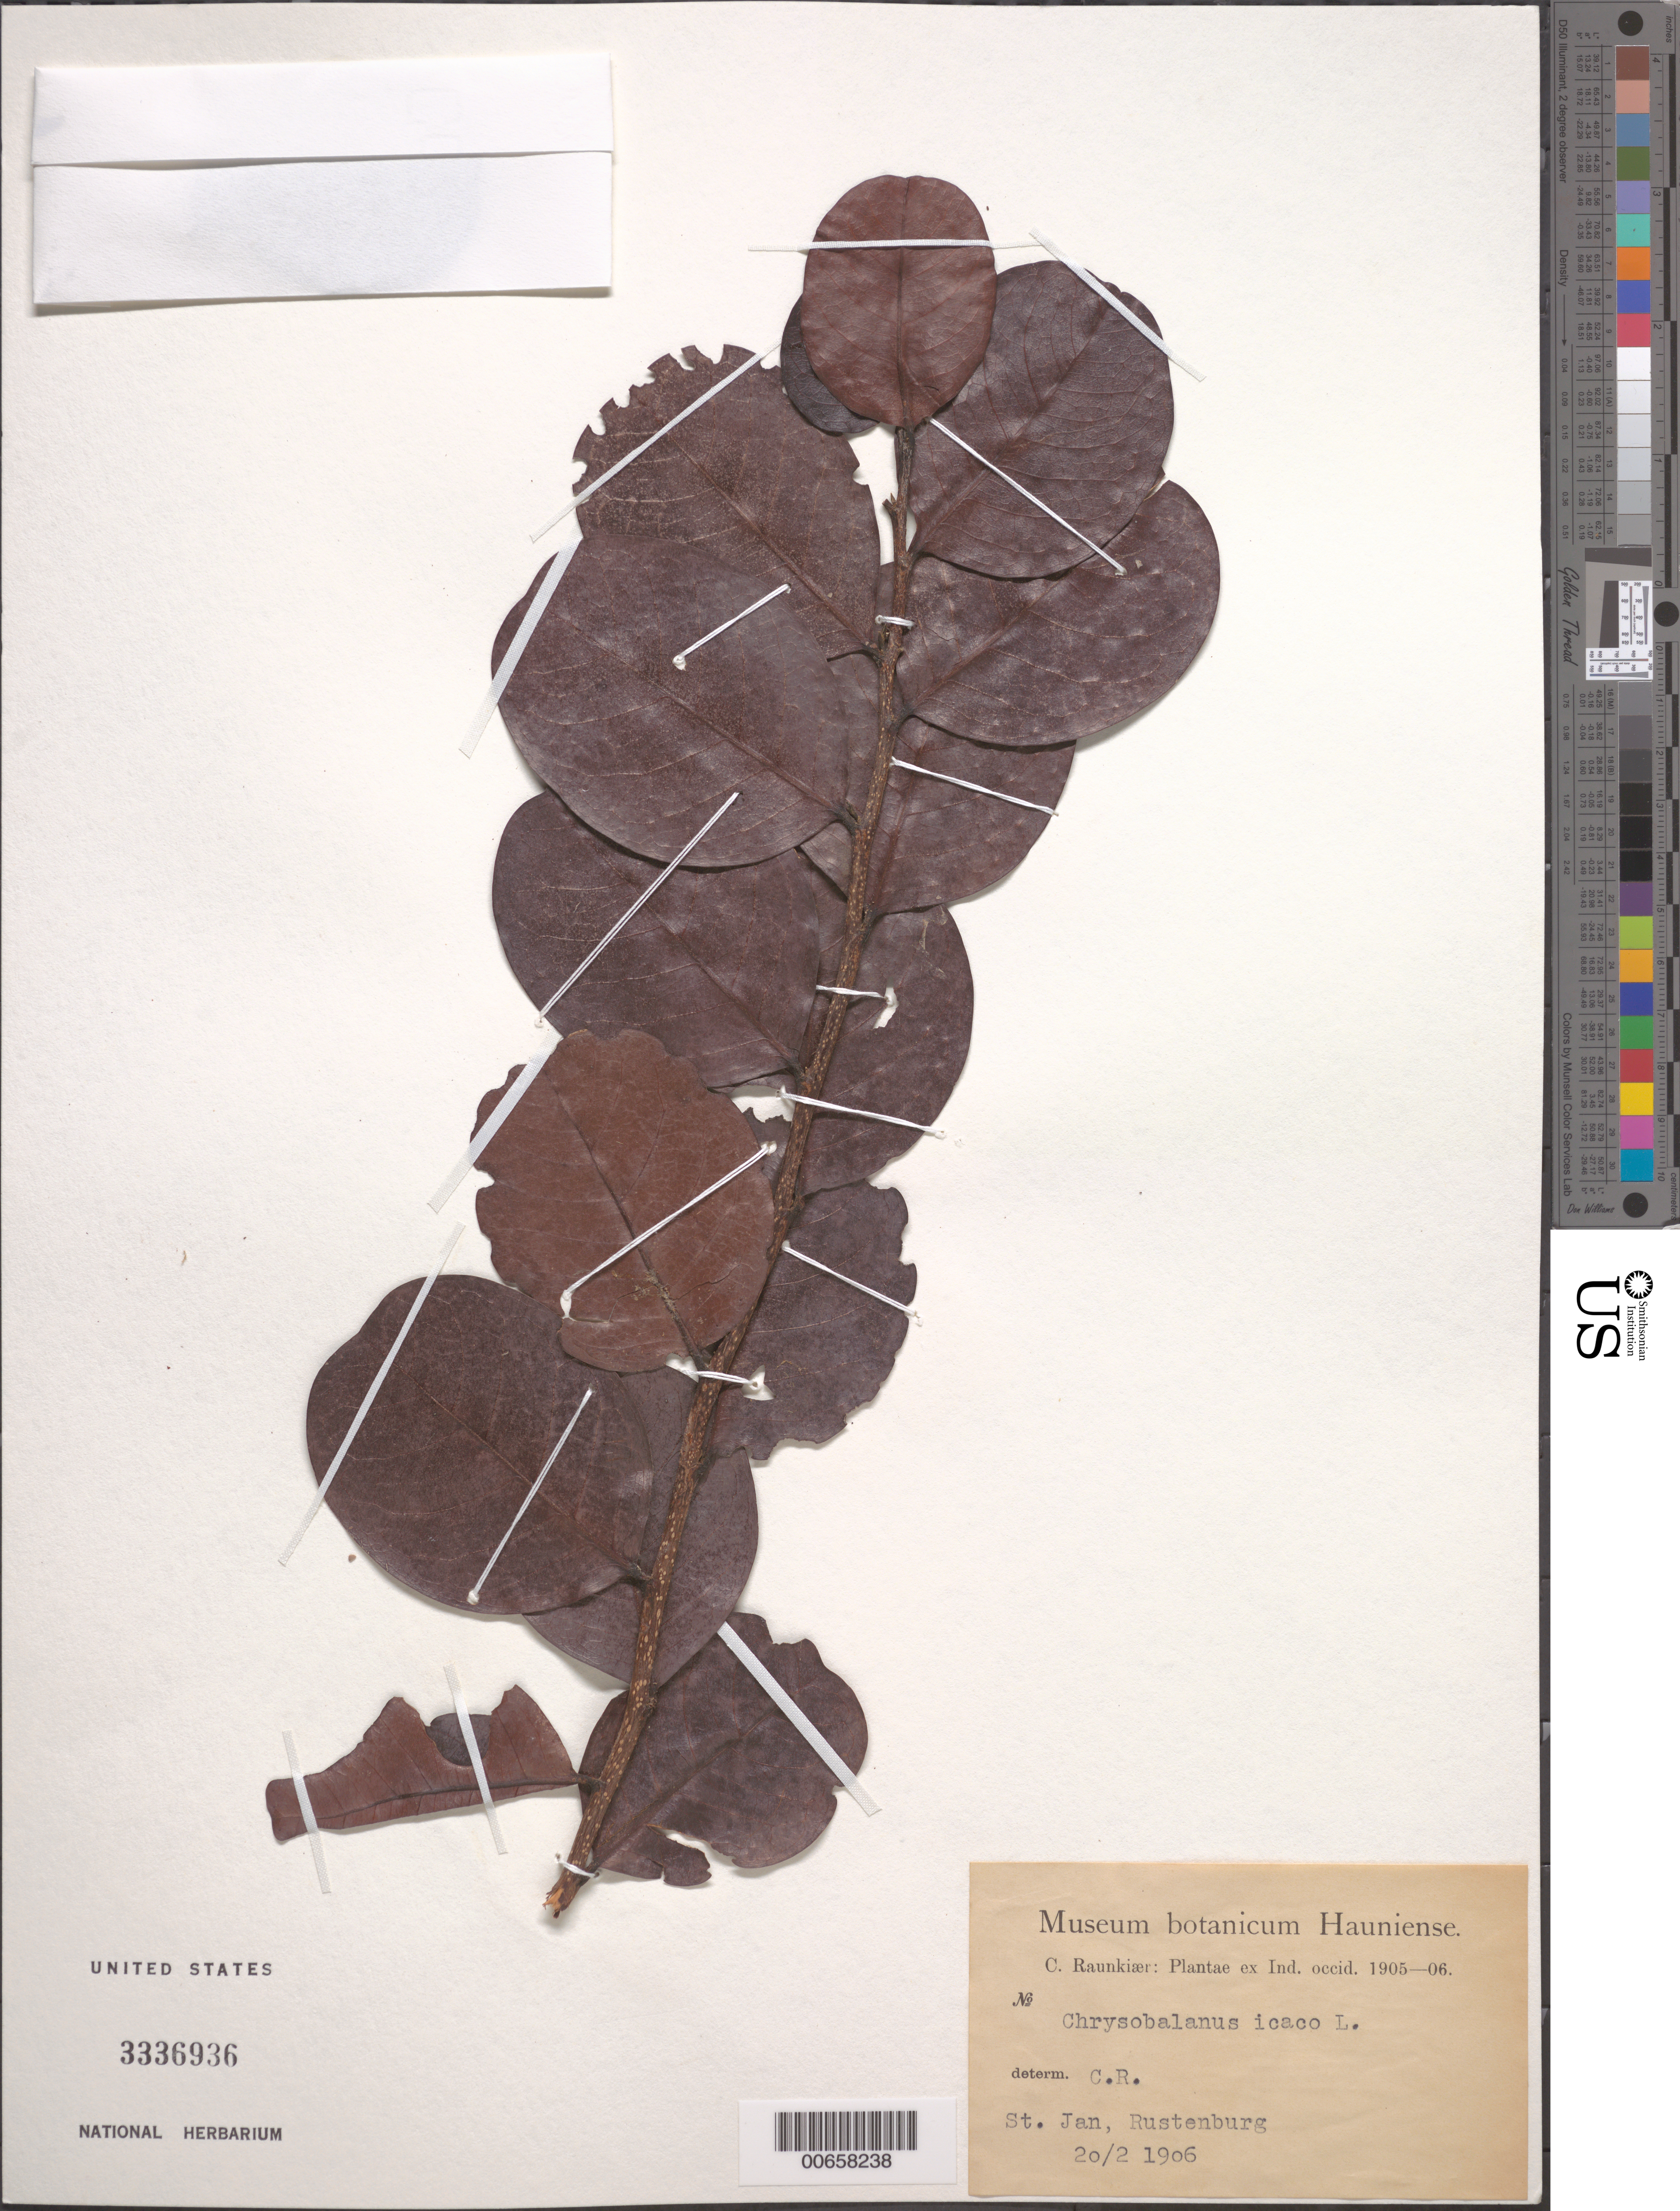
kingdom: Plantae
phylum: Tracheophyta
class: Magnoliopsida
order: Malpighiales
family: Chrysobalanaceae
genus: Chrysobalanus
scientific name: Chrysobalanus icaco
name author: L.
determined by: Raunkiær, C.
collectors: C. C. Raunkiaer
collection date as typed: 20 Feb 1906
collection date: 1906-02-20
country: U.S. Virgin Islands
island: St. John Island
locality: Rustenburg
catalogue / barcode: US 3336936